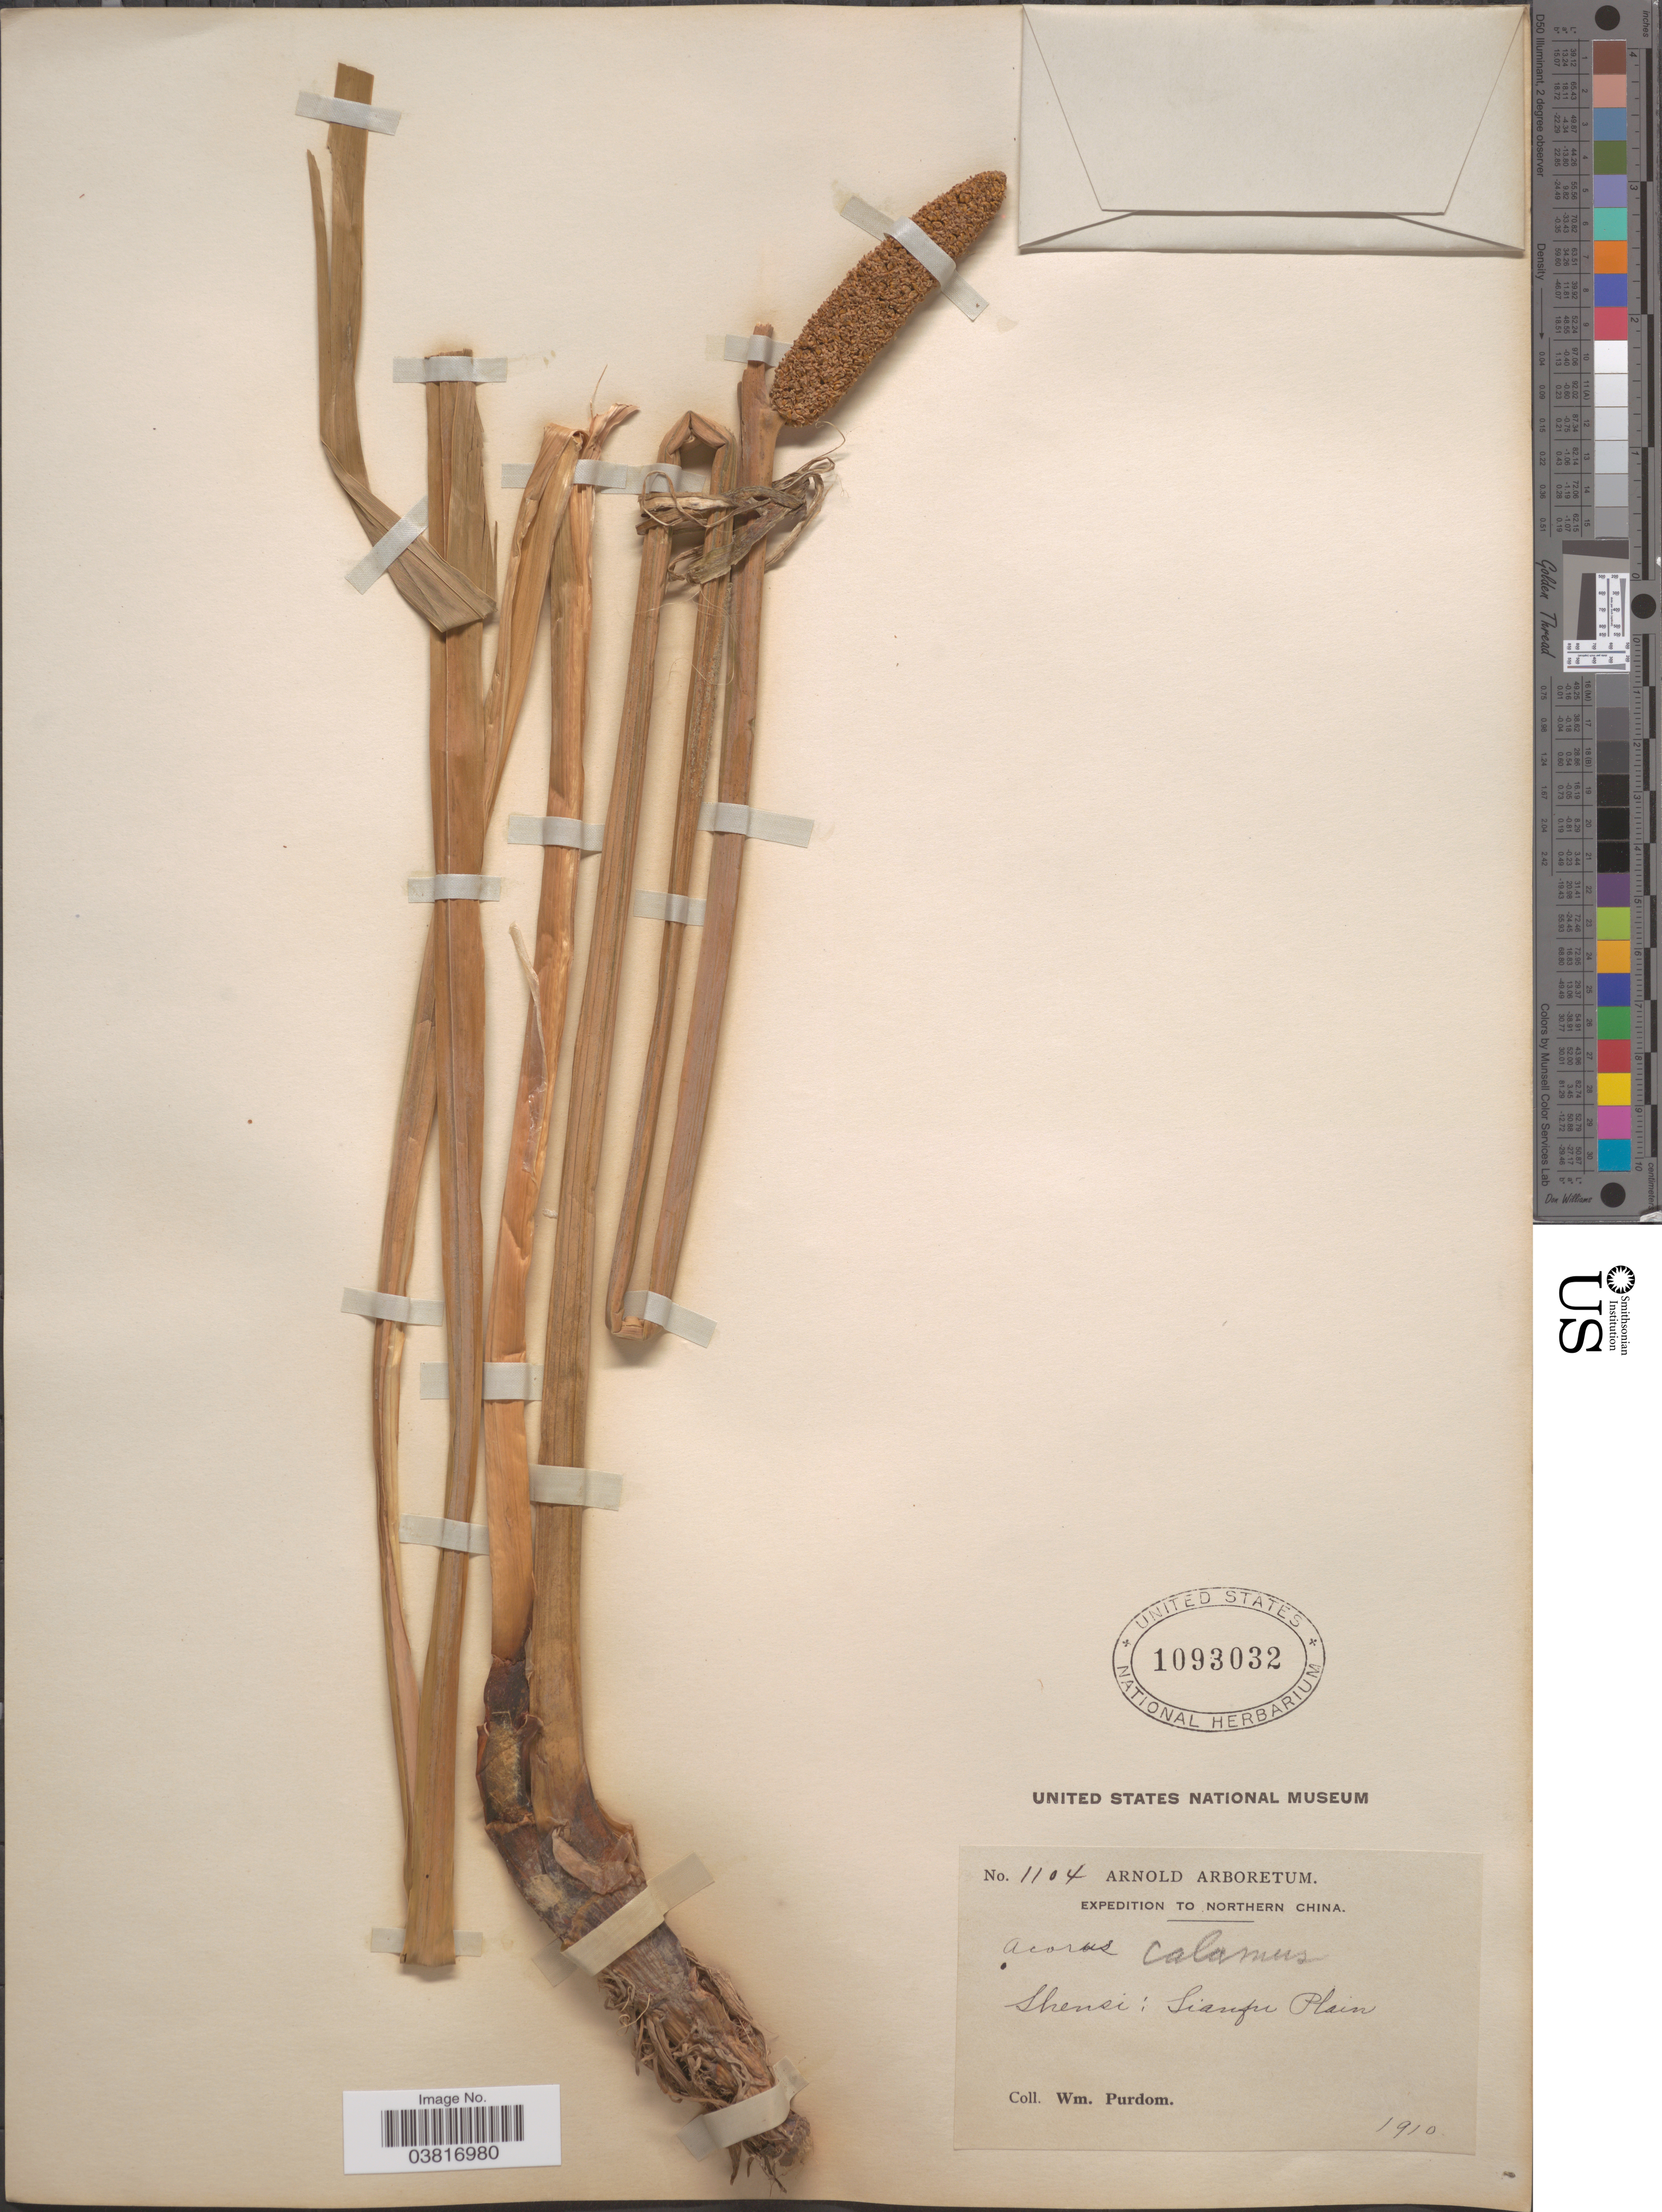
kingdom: Plantae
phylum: Tracheophyta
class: Liliopsida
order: Acorales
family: Acoraceae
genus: Acorus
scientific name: Acorus calamus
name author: L.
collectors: W. Purdom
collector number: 1104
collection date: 1910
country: China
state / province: Shaanxi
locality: Northern China. Shensi: Sianfu Plain.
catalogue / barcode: US 1093032